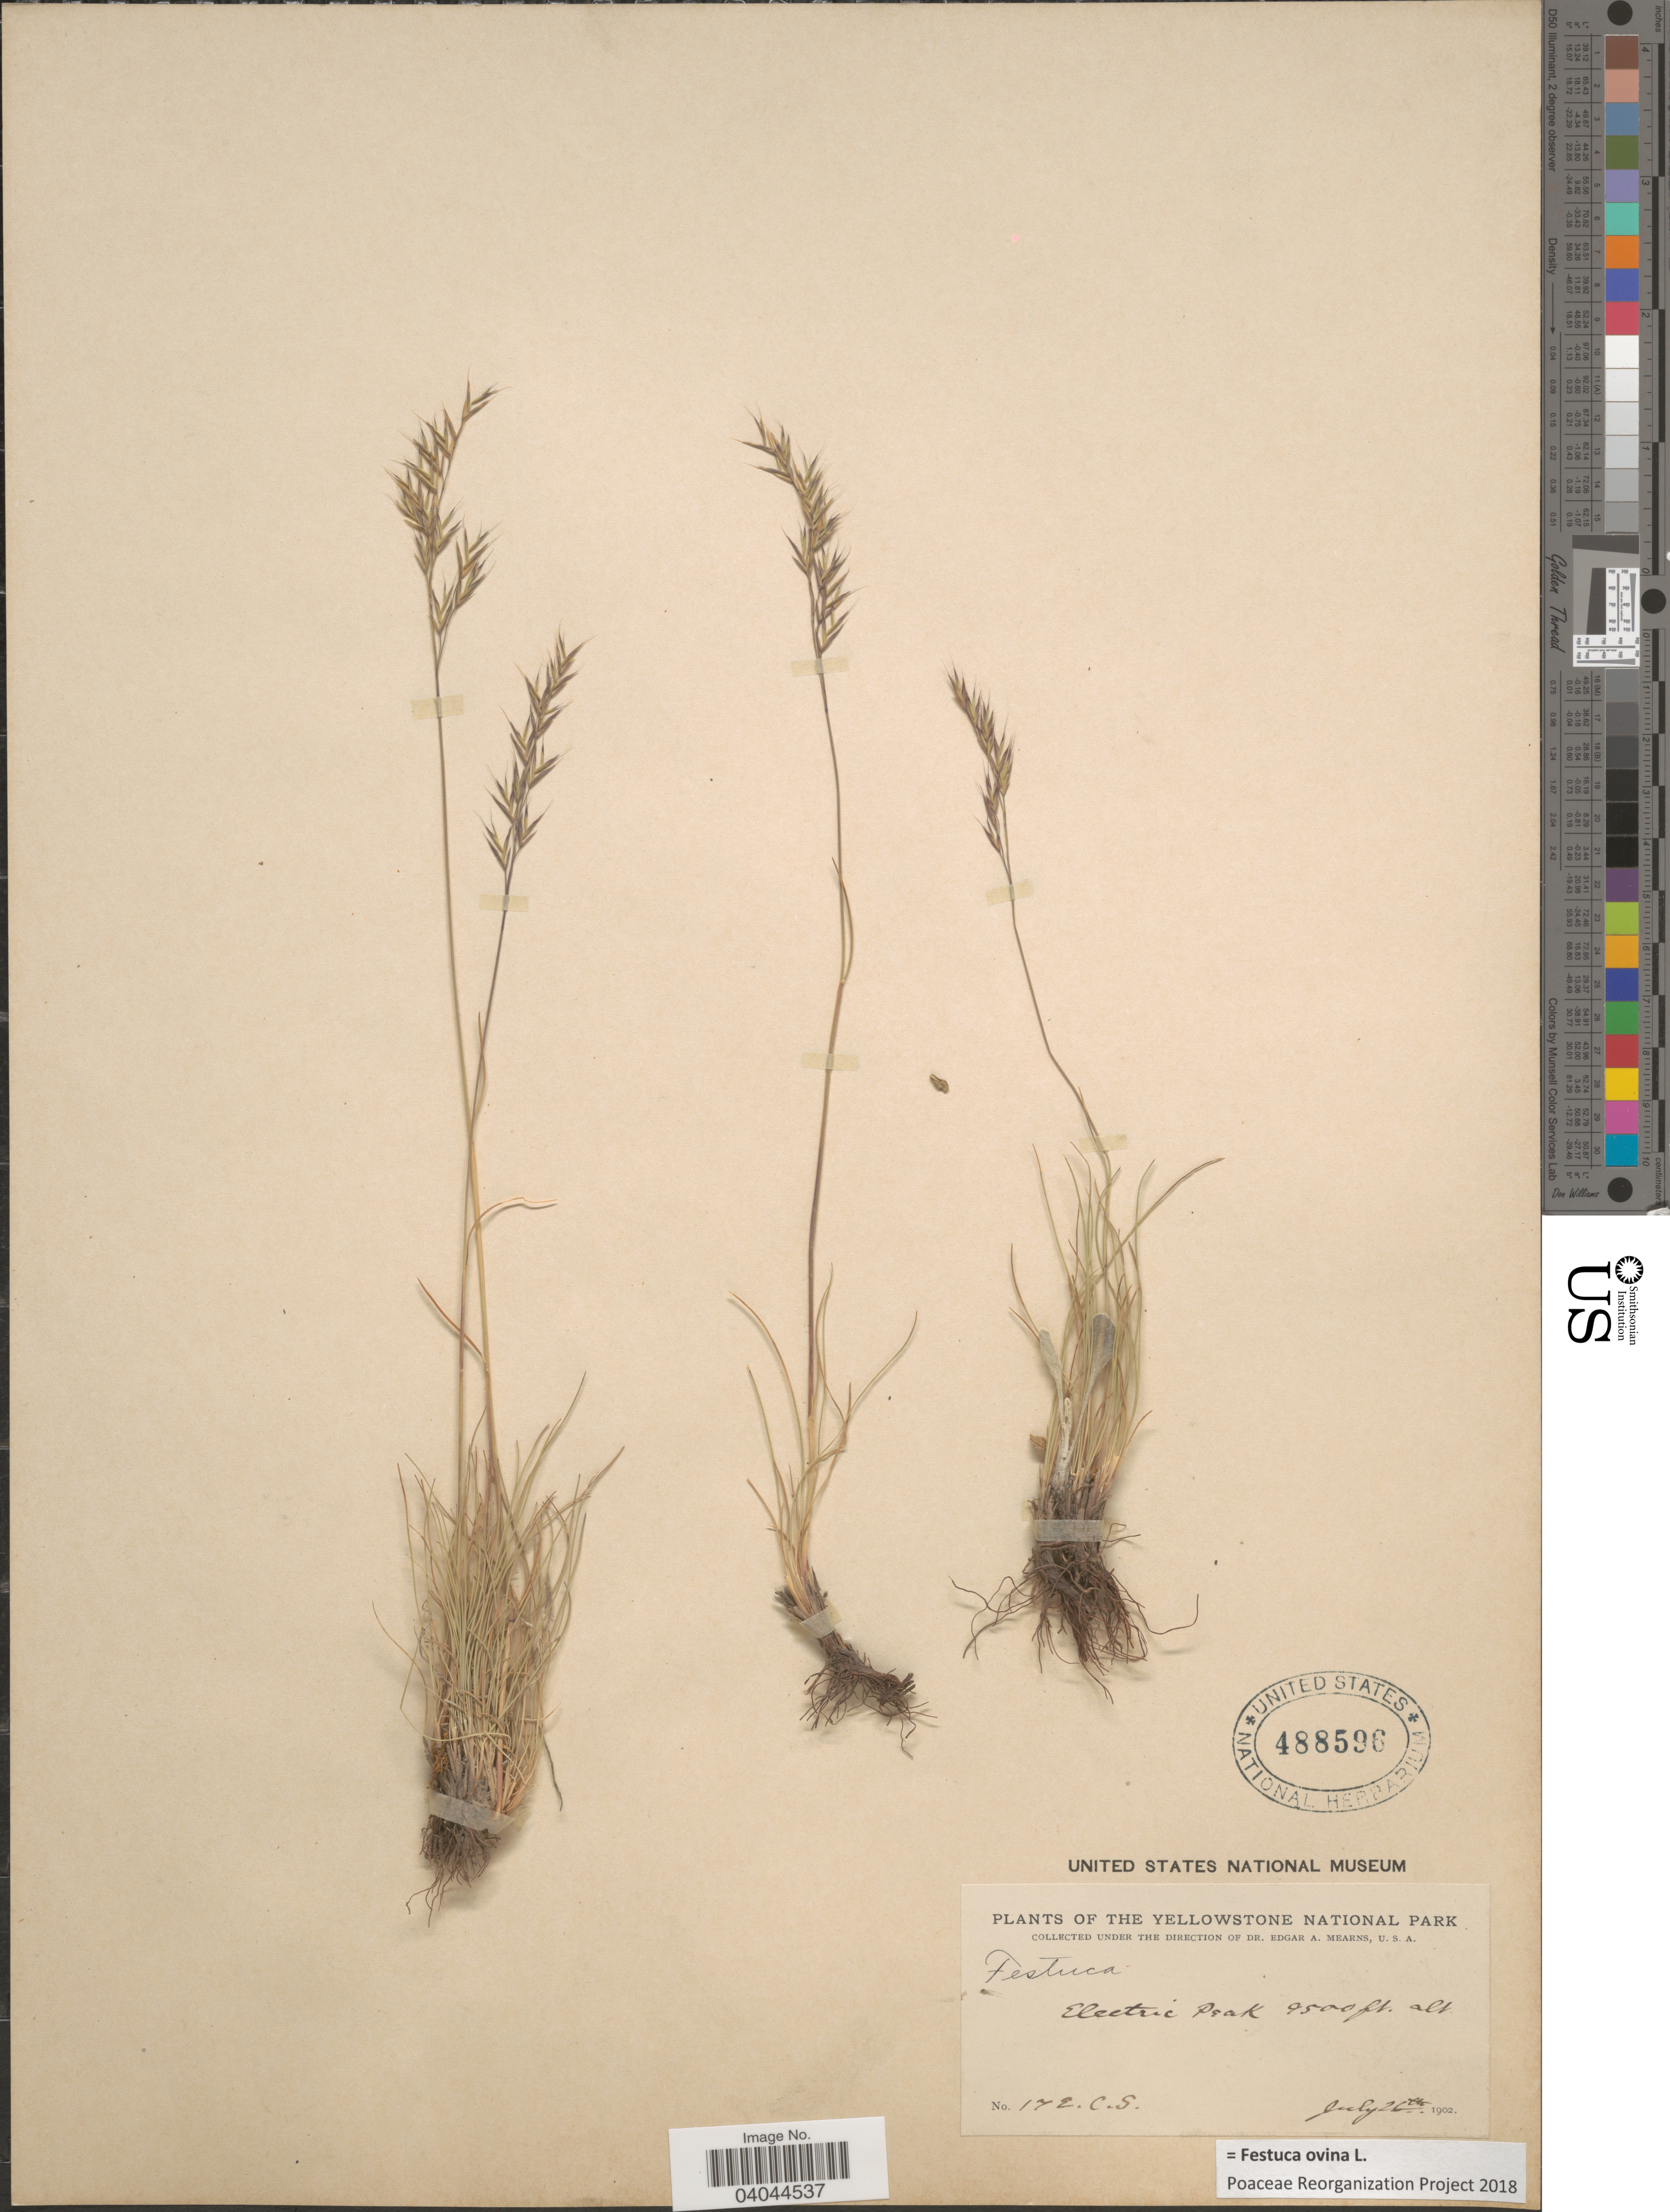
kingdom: Plantae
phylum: Tracheophyta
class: Liliopsida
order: Poales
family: Poaceae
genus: Festuca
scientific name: Festuca ovina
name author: L.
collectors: E. C. Smith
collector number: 17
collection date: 1902-07-26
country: United States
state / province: Montana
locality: Yellowstone National Park. Electric Peak.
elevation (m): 2896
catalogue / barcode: US 488596